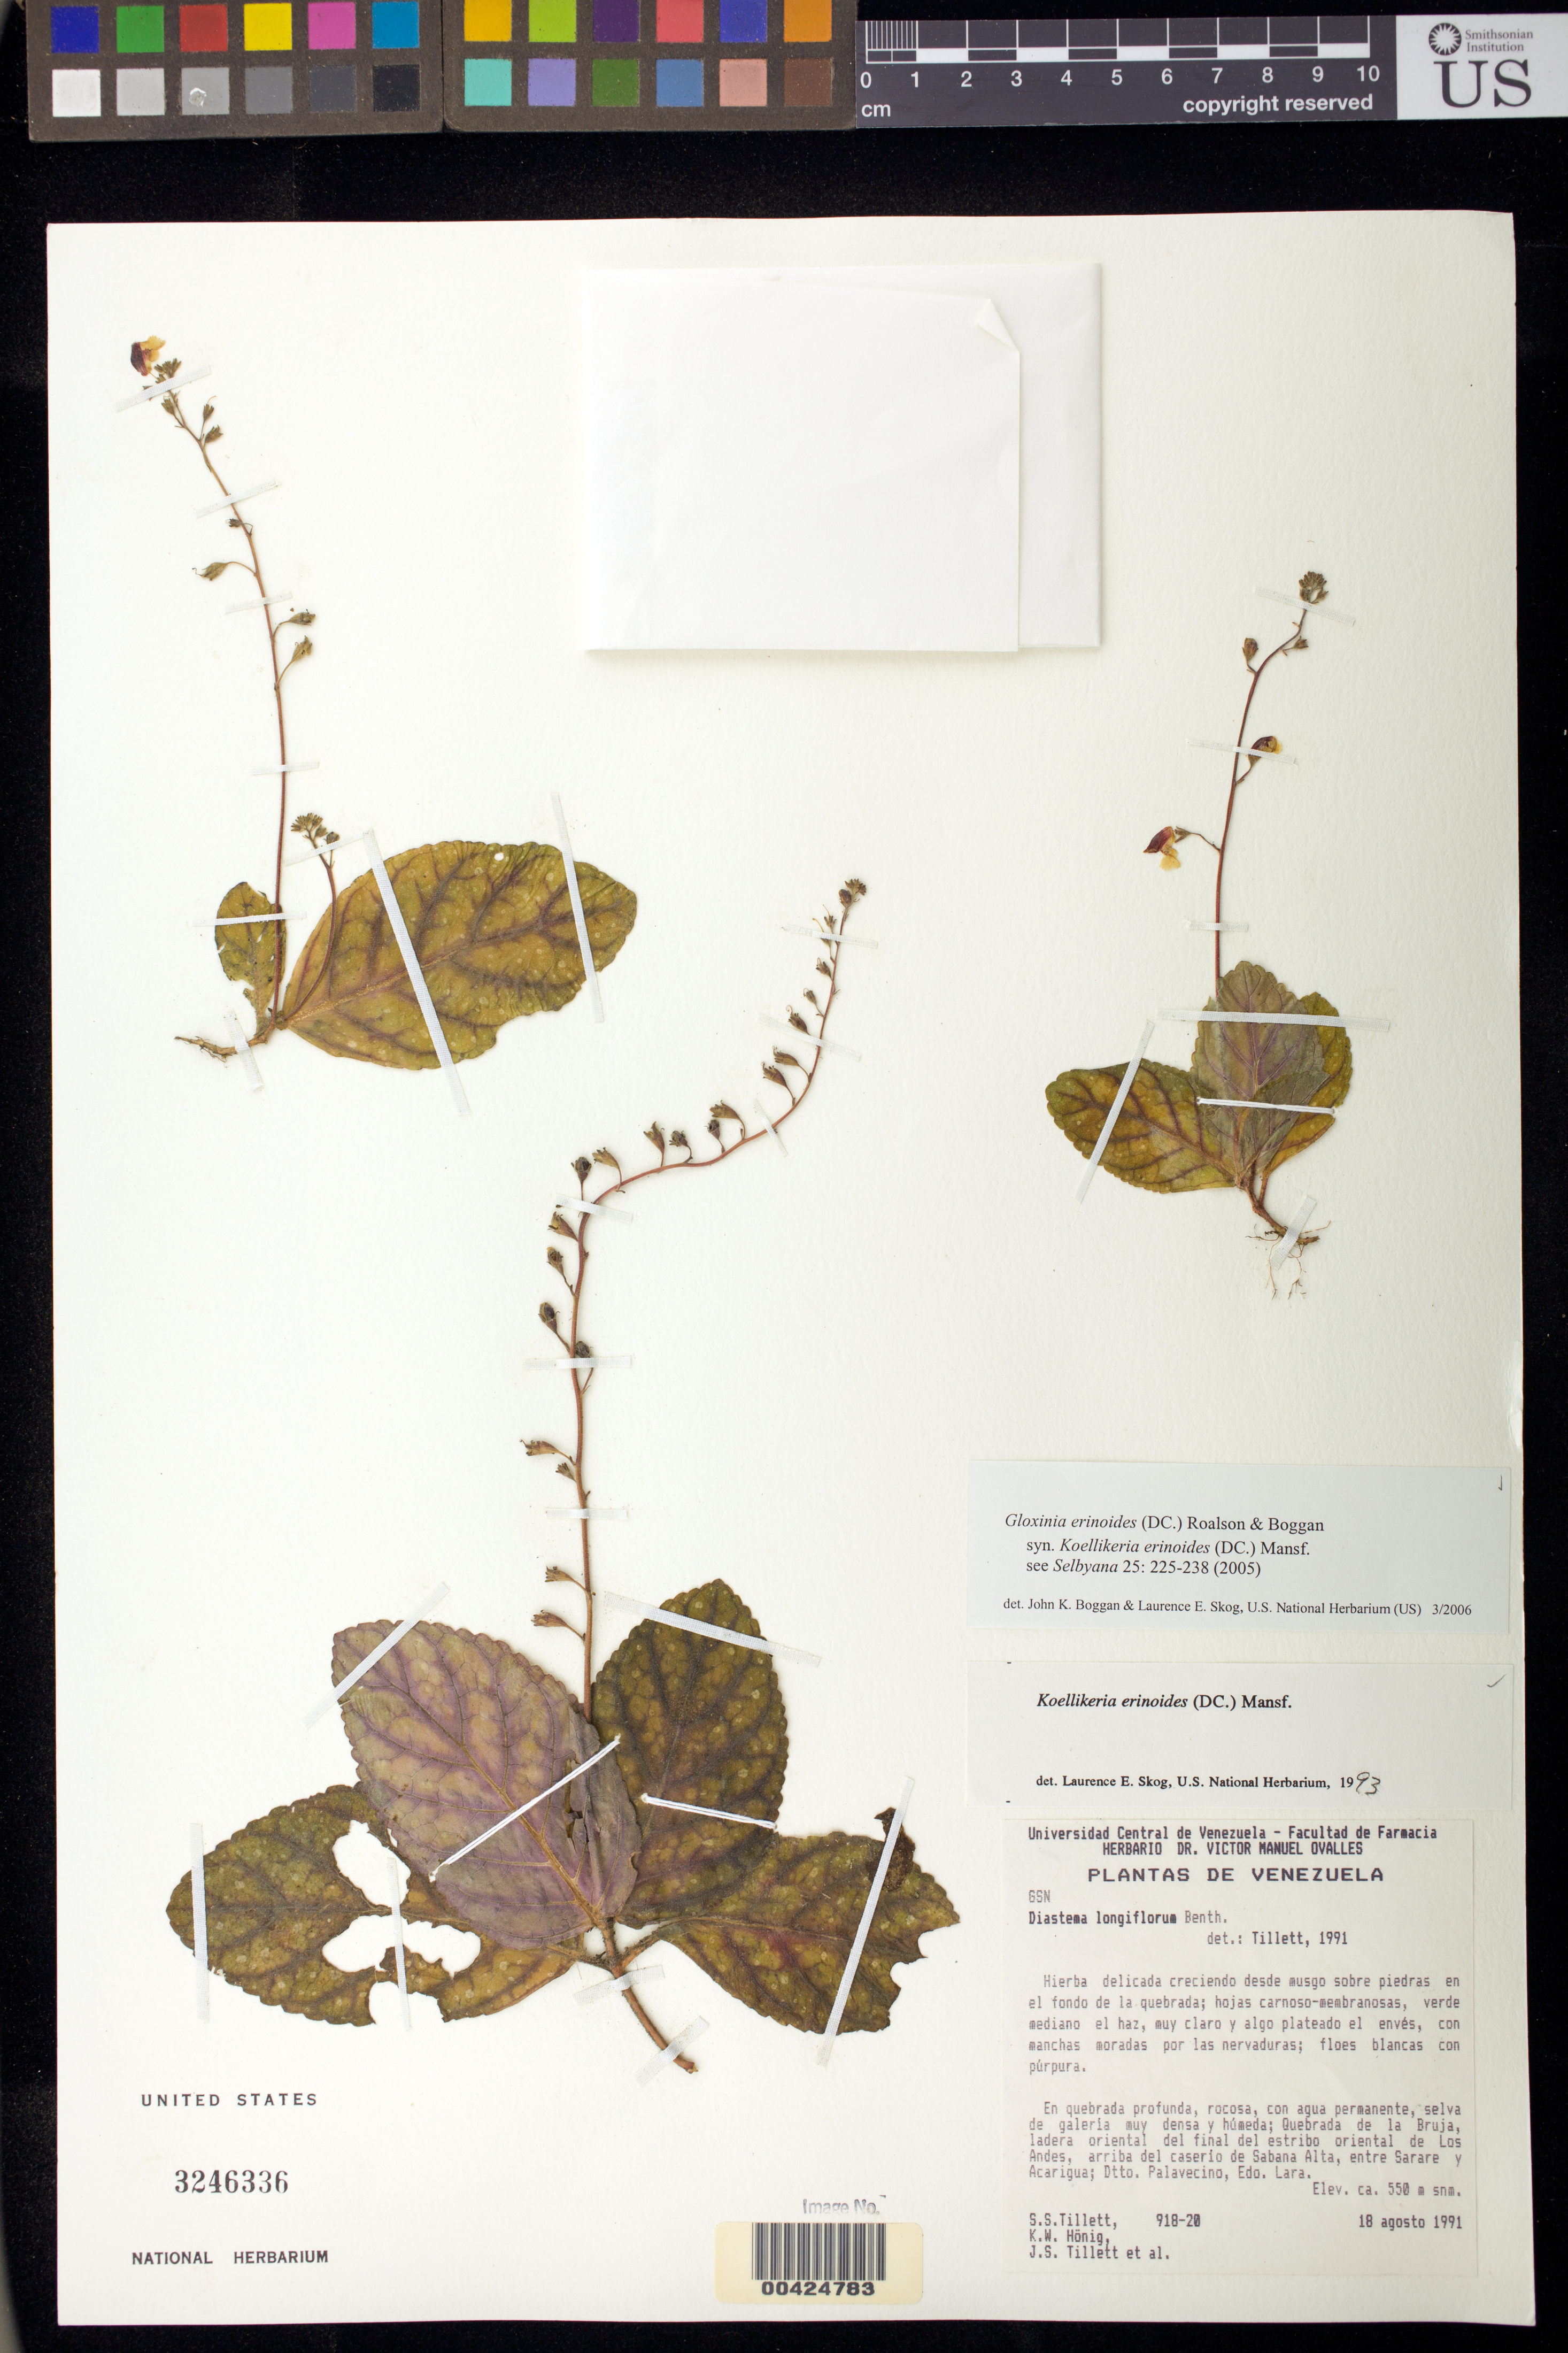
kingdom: Plantae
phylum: Tracheophyta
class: Magnoliopsida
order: Lamiales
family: Gesneriaceae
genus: Gloxinia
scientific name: Gloxinia erinoides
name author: (DC.) Roalson & Boggan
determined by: Boggan, J. K.; Skog, L. E.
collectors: S. S. Tillett, K. Hönig, J. Tillett & et al.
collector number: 918 -20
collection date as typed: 18 Aug 1991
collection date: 1991-08-18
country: Venezuela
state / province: Lara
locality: Between Sarare and Acarigua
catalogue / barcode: US 3246336